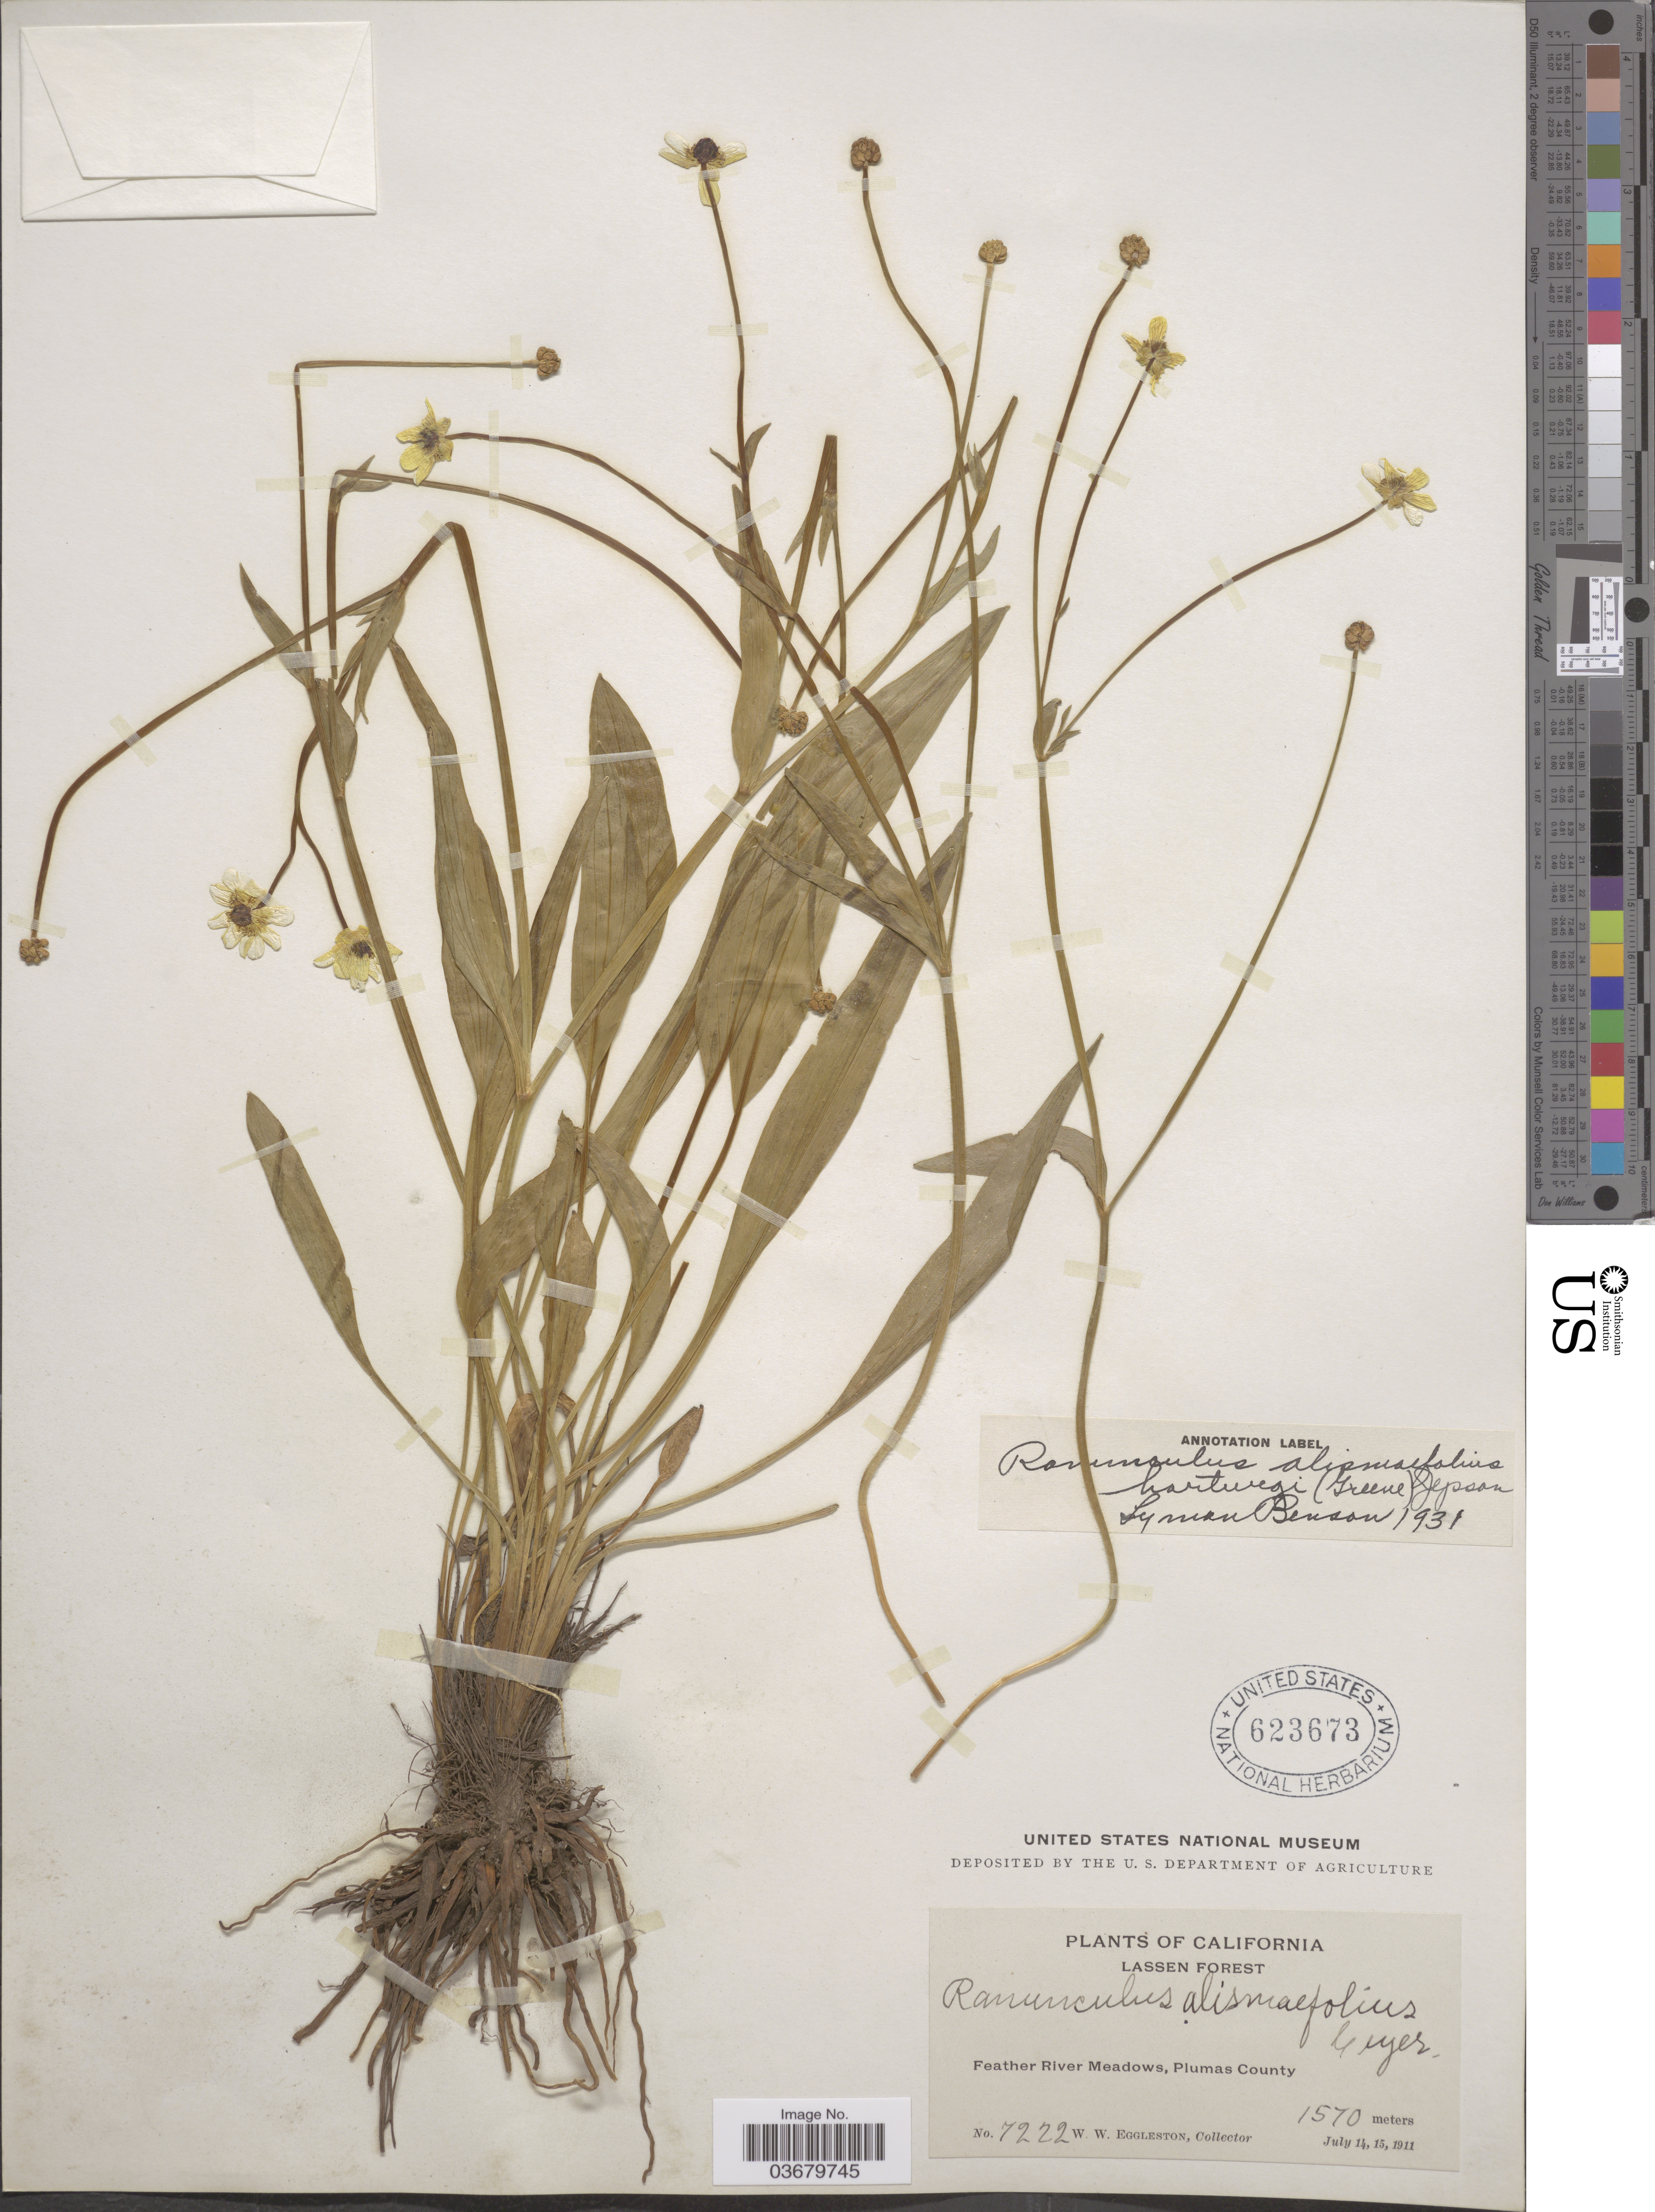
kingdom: Plantae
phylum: Tracheophyta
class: Magnoliopsida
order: Ranunculales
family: Ranunculaceae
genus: Ranunculus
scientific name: Ranunculus alismifolius var. hartwegii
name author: (Greene) Jeps.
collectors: W. W. Eggleston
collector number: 7222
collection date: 1911-07-14/1911-07-15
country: United States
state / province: California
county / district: Plumas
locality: Lassen Forest. Feather River Meadows, Plumas County.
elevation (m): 1570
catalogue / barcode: US 623673